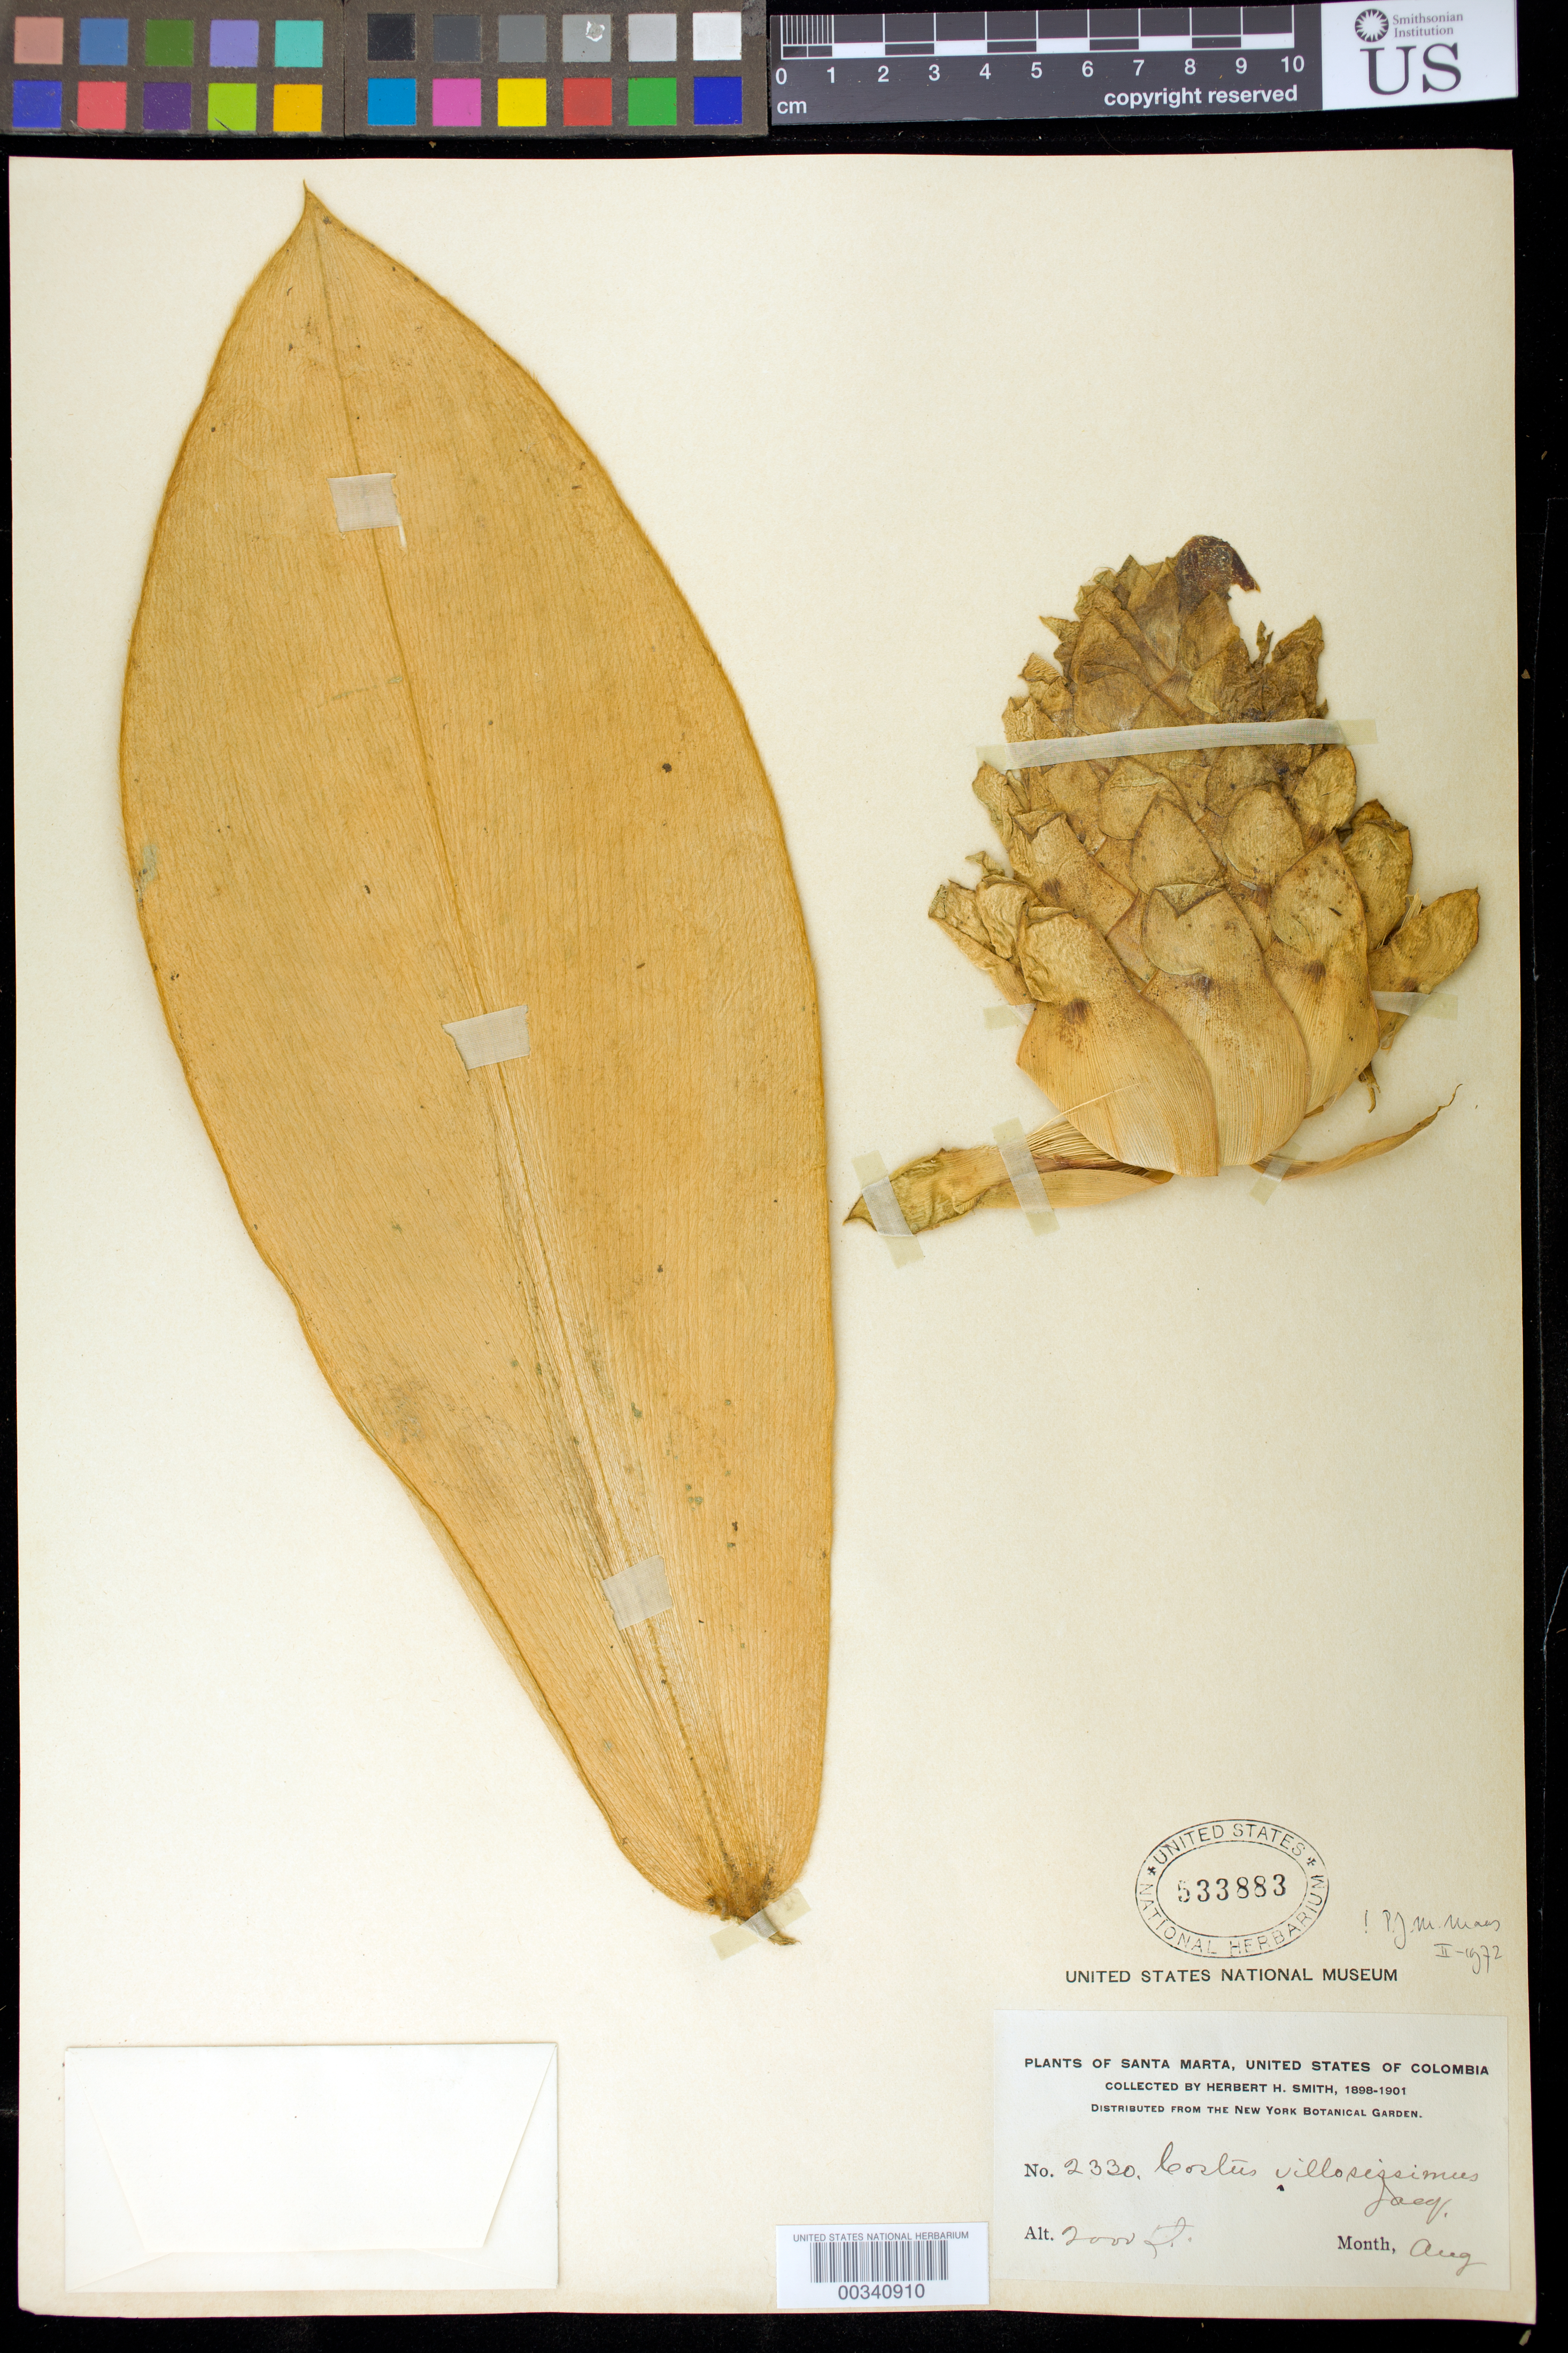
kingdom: Plantae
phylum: Tracheophyta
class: Liliopsida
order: Zingiberales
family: Costaceae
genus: Costus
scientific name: Costus villosissimus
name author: Jacq.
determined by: Maas, Paul J. M.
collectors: Herbert H. Smith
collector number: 2330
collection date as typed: Aug 1898 to -- Aug 1901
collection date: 1898-08/1901-08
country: Colombia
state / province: Magdalena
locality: Plants of Santa Marta, united states of Colombia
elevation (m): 610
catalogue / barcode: US 533883